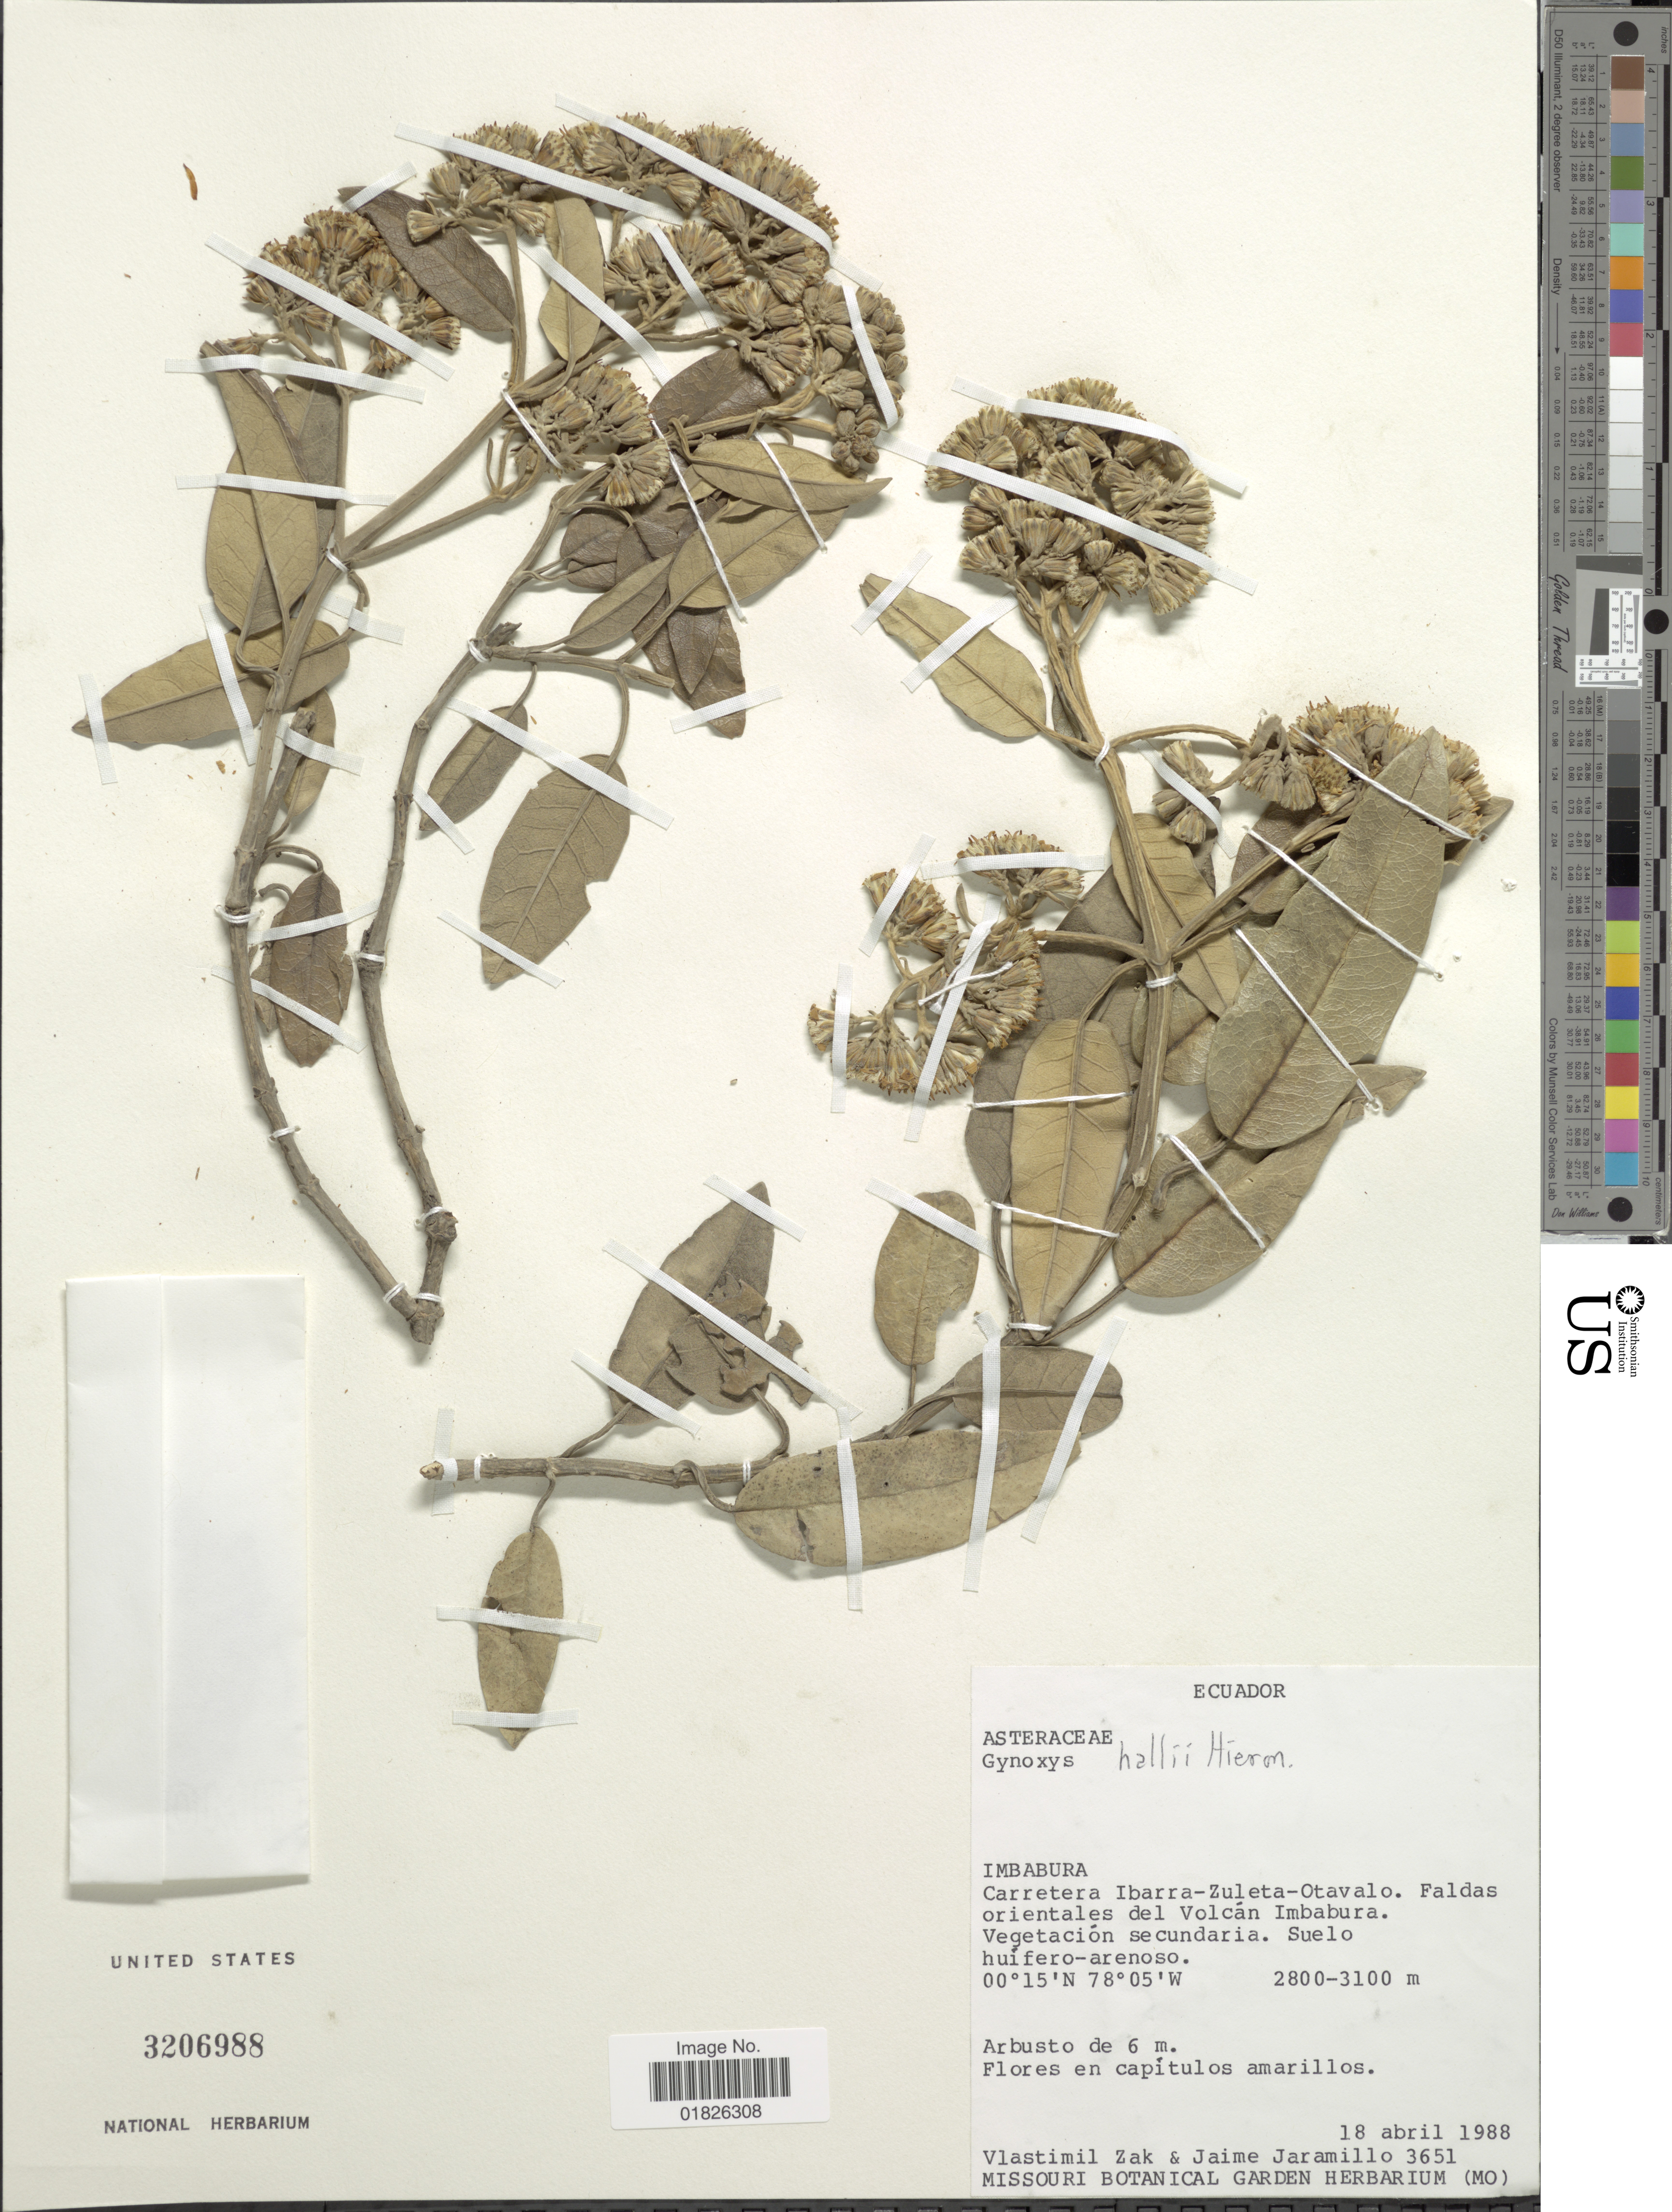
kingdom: Plantae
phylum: Tracheophyta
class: Magnoliopsida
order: Asterales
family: Asteraceae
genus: Gynoxys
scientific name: Gynoxys hallii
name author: Cass.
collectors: V. Zak & J. Jaramillo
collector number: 3651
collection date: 1988-04-18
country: Ecuador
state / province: Imbabura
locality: Carretera Ibarra-Zuleta-Otavalo, Faldas orientales del Volcan Imbabura.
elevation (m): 2800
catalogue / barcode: US 3206988